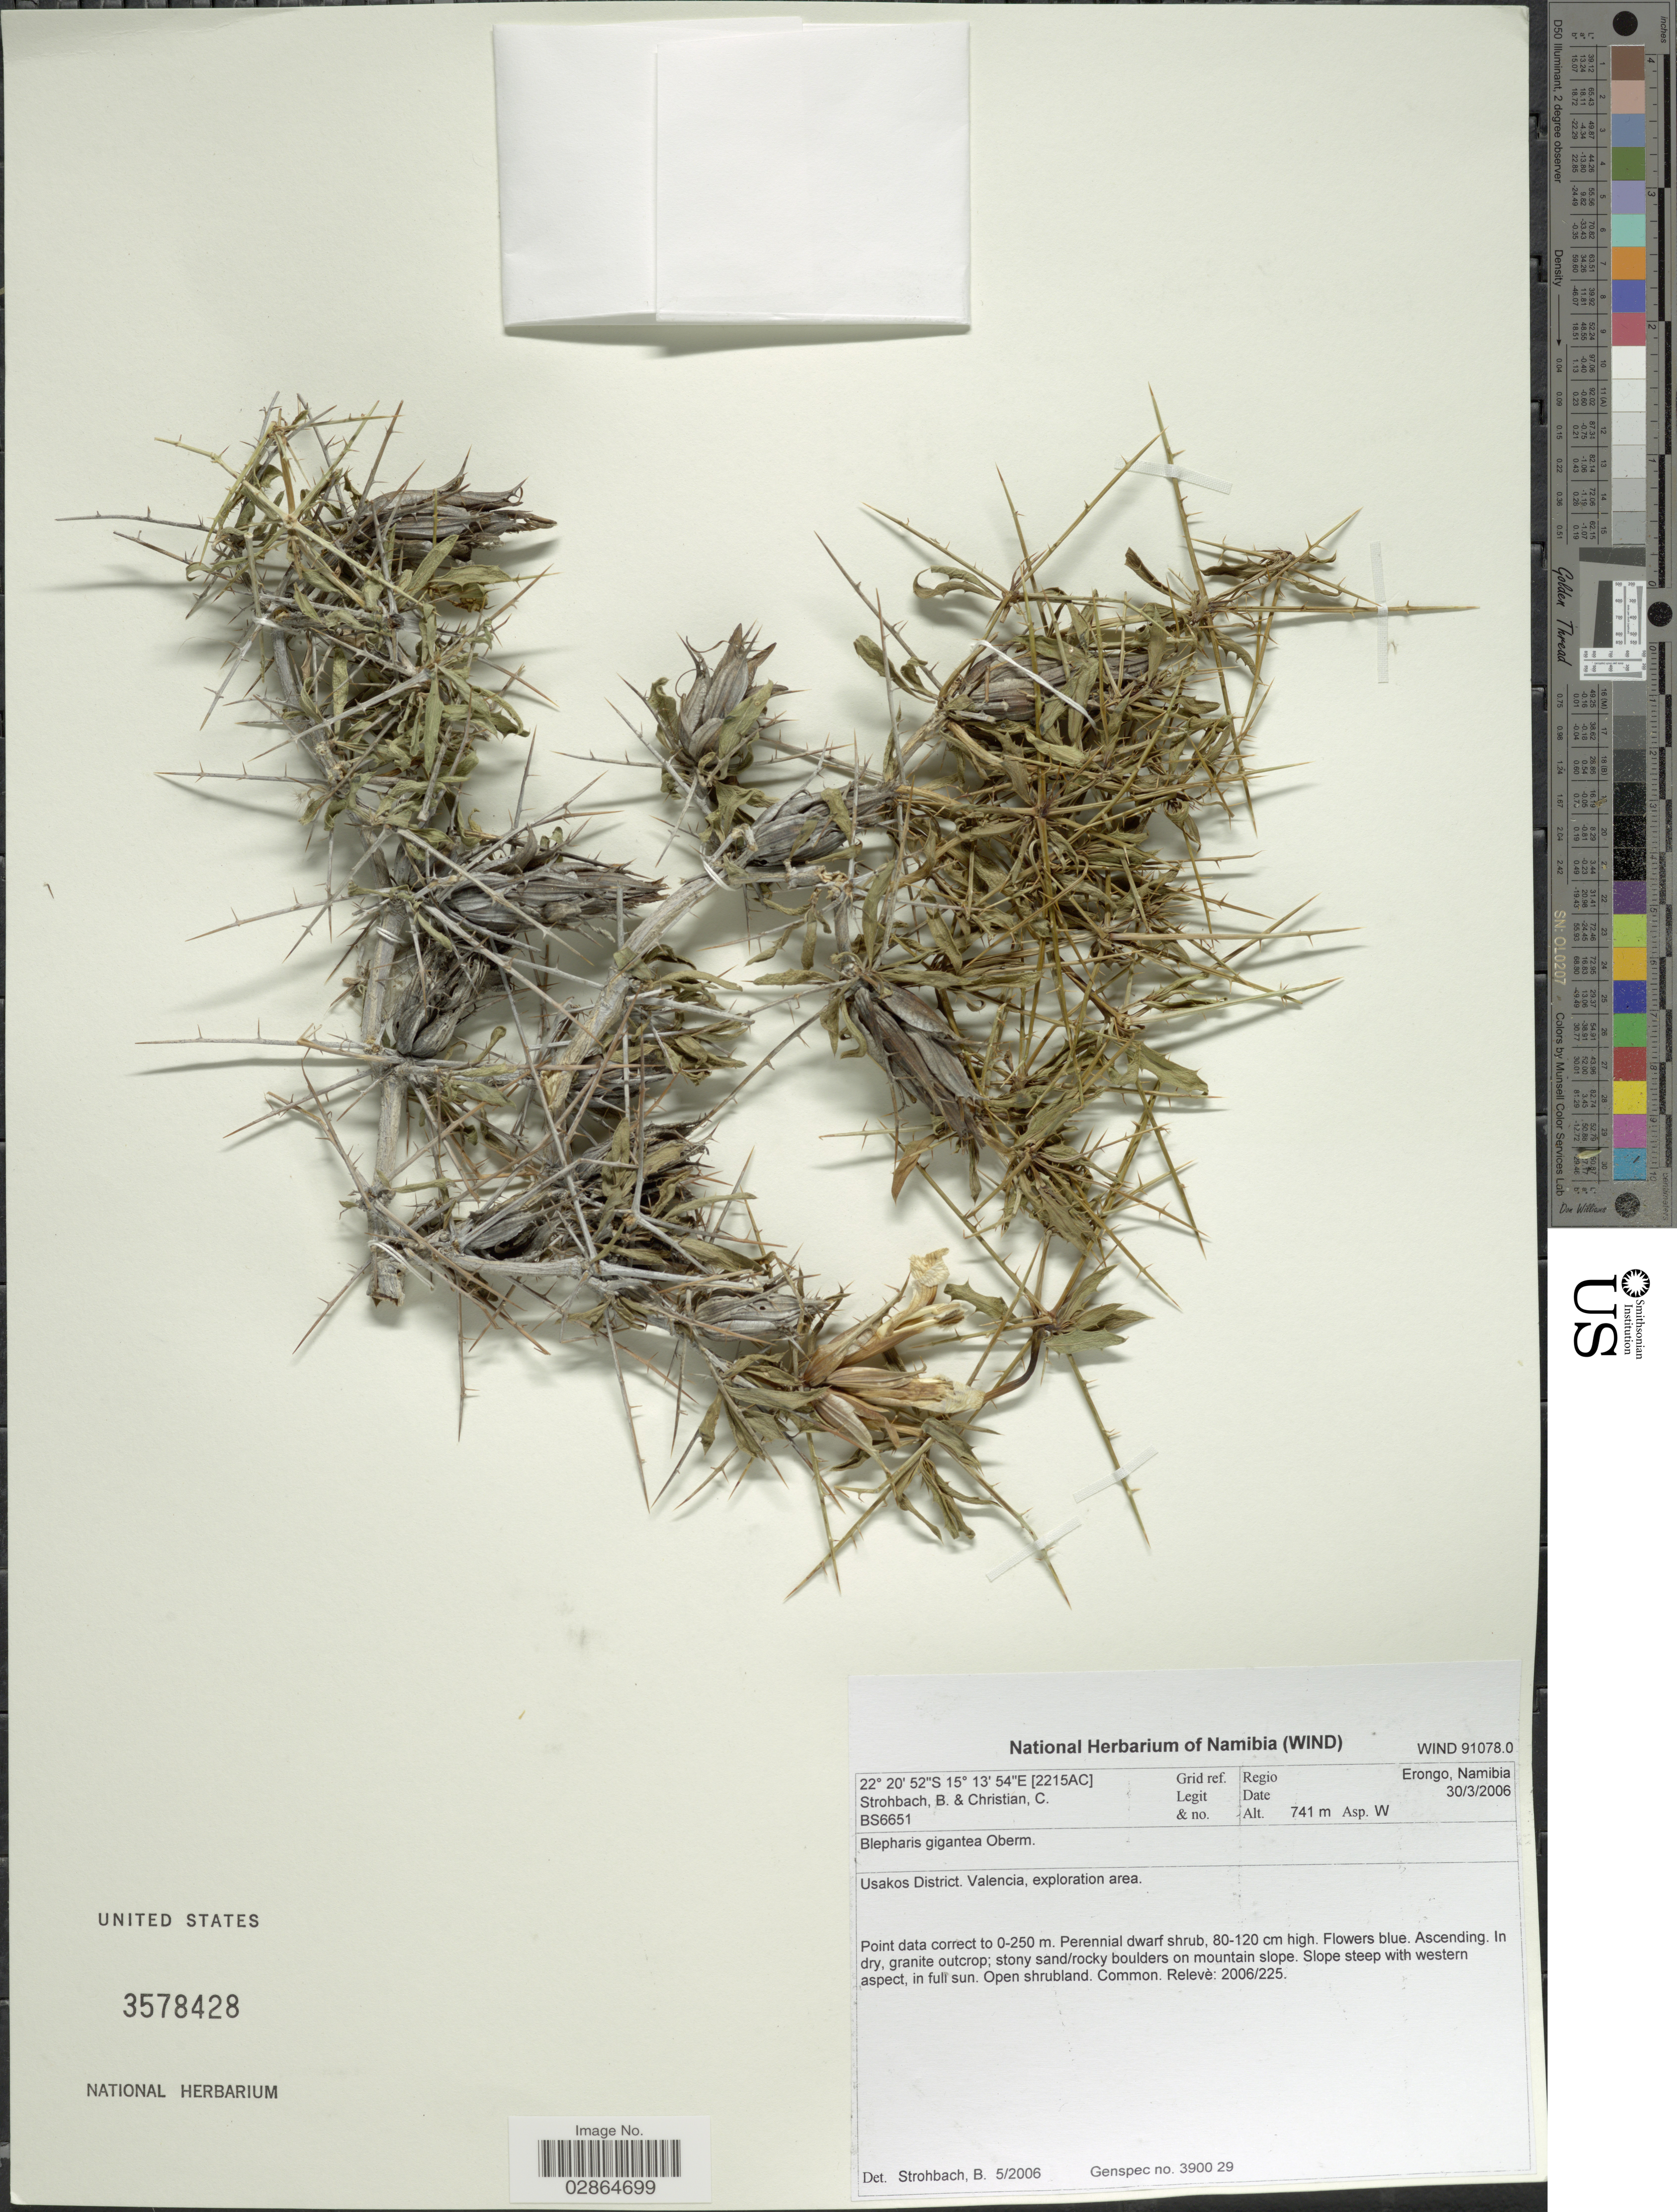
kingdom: Plantae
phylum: Tracheophyta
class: Magnoliopsida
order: Lamiales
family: Acanthaceae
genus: Blepharis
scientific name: Blepharis gigantea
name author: Oberm.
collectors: B. Strohbach & C. Christian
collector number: BS6651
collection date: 2006-03-30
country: Namibia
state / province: Erongo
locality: Regio Erongo [2215AC], Usakos District. Valencia, exploiration area.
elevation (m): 741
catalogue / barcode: US 3578428